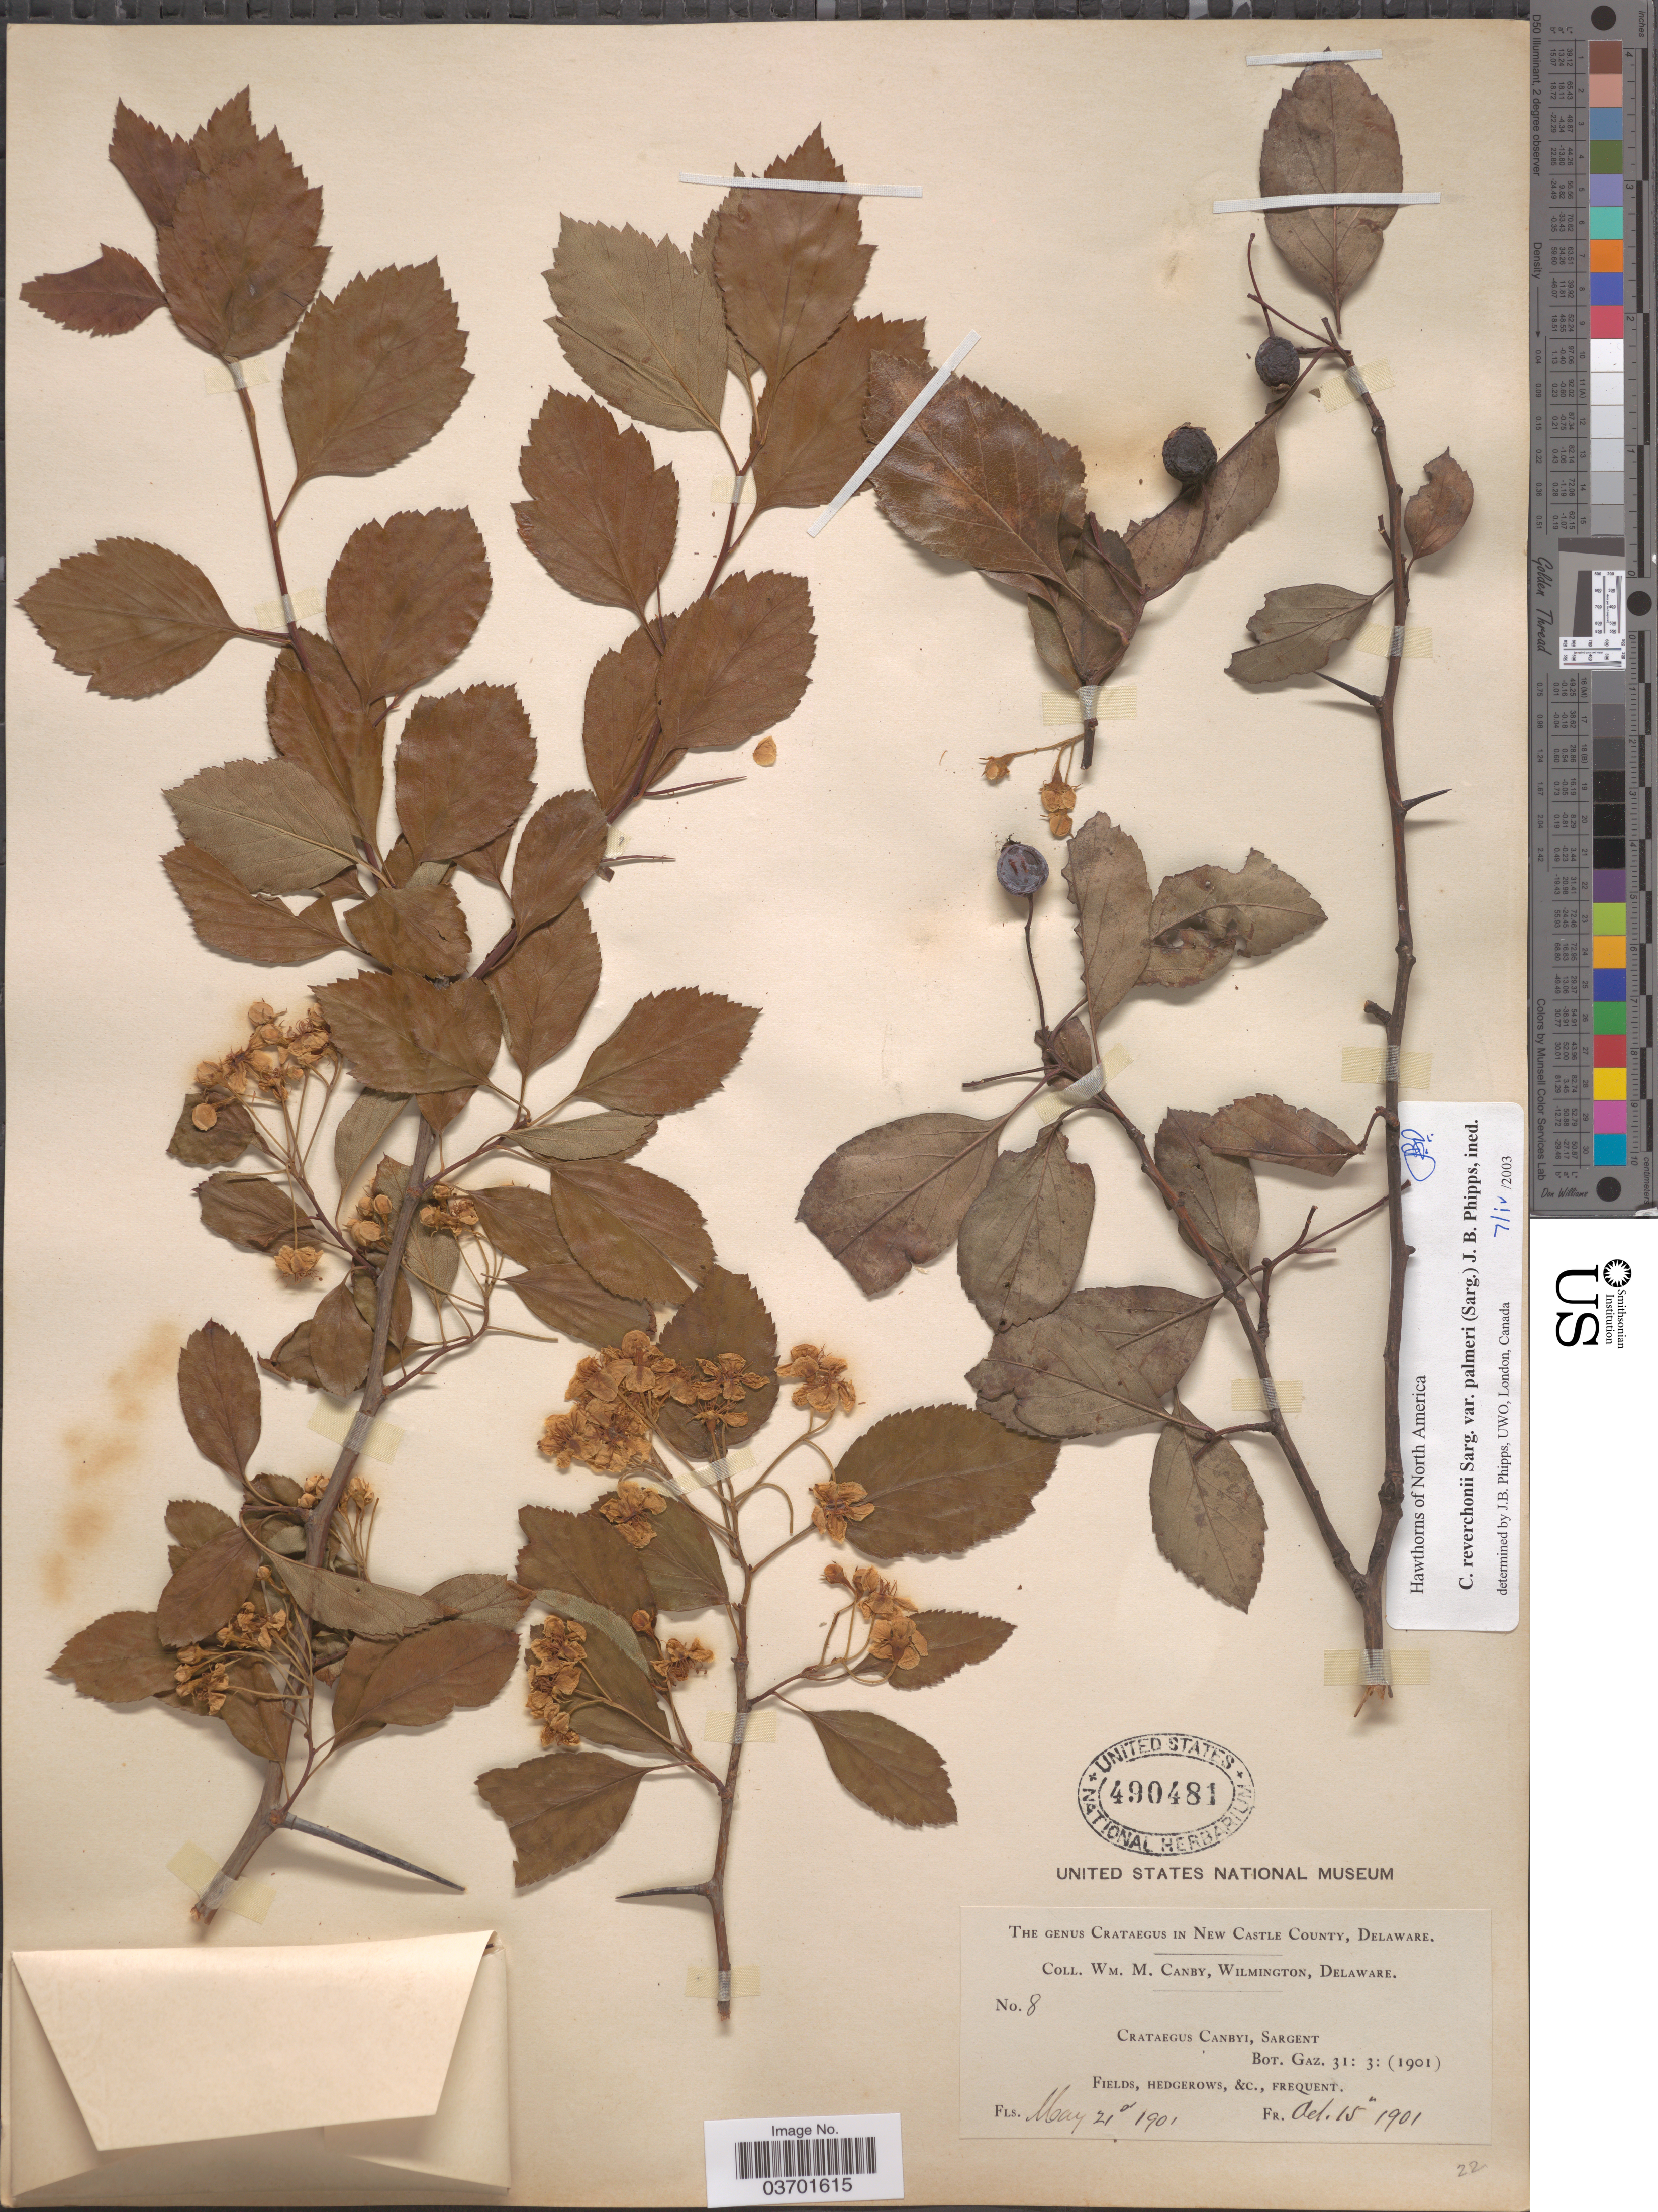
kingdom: Plantae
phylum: Tracheophyta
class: Magnoliopsida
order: Rosales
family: Rosaceae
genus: Crataegus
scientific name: Crataegus reverchonii var. palmeri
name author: (Sarg.) J.B. Phipps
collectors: W. M. Canby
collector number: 8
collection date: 1901-05-21/1901-10-15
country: United States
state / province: Delaware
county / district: New Castle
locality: In New Castle County.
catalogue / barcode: US 490481